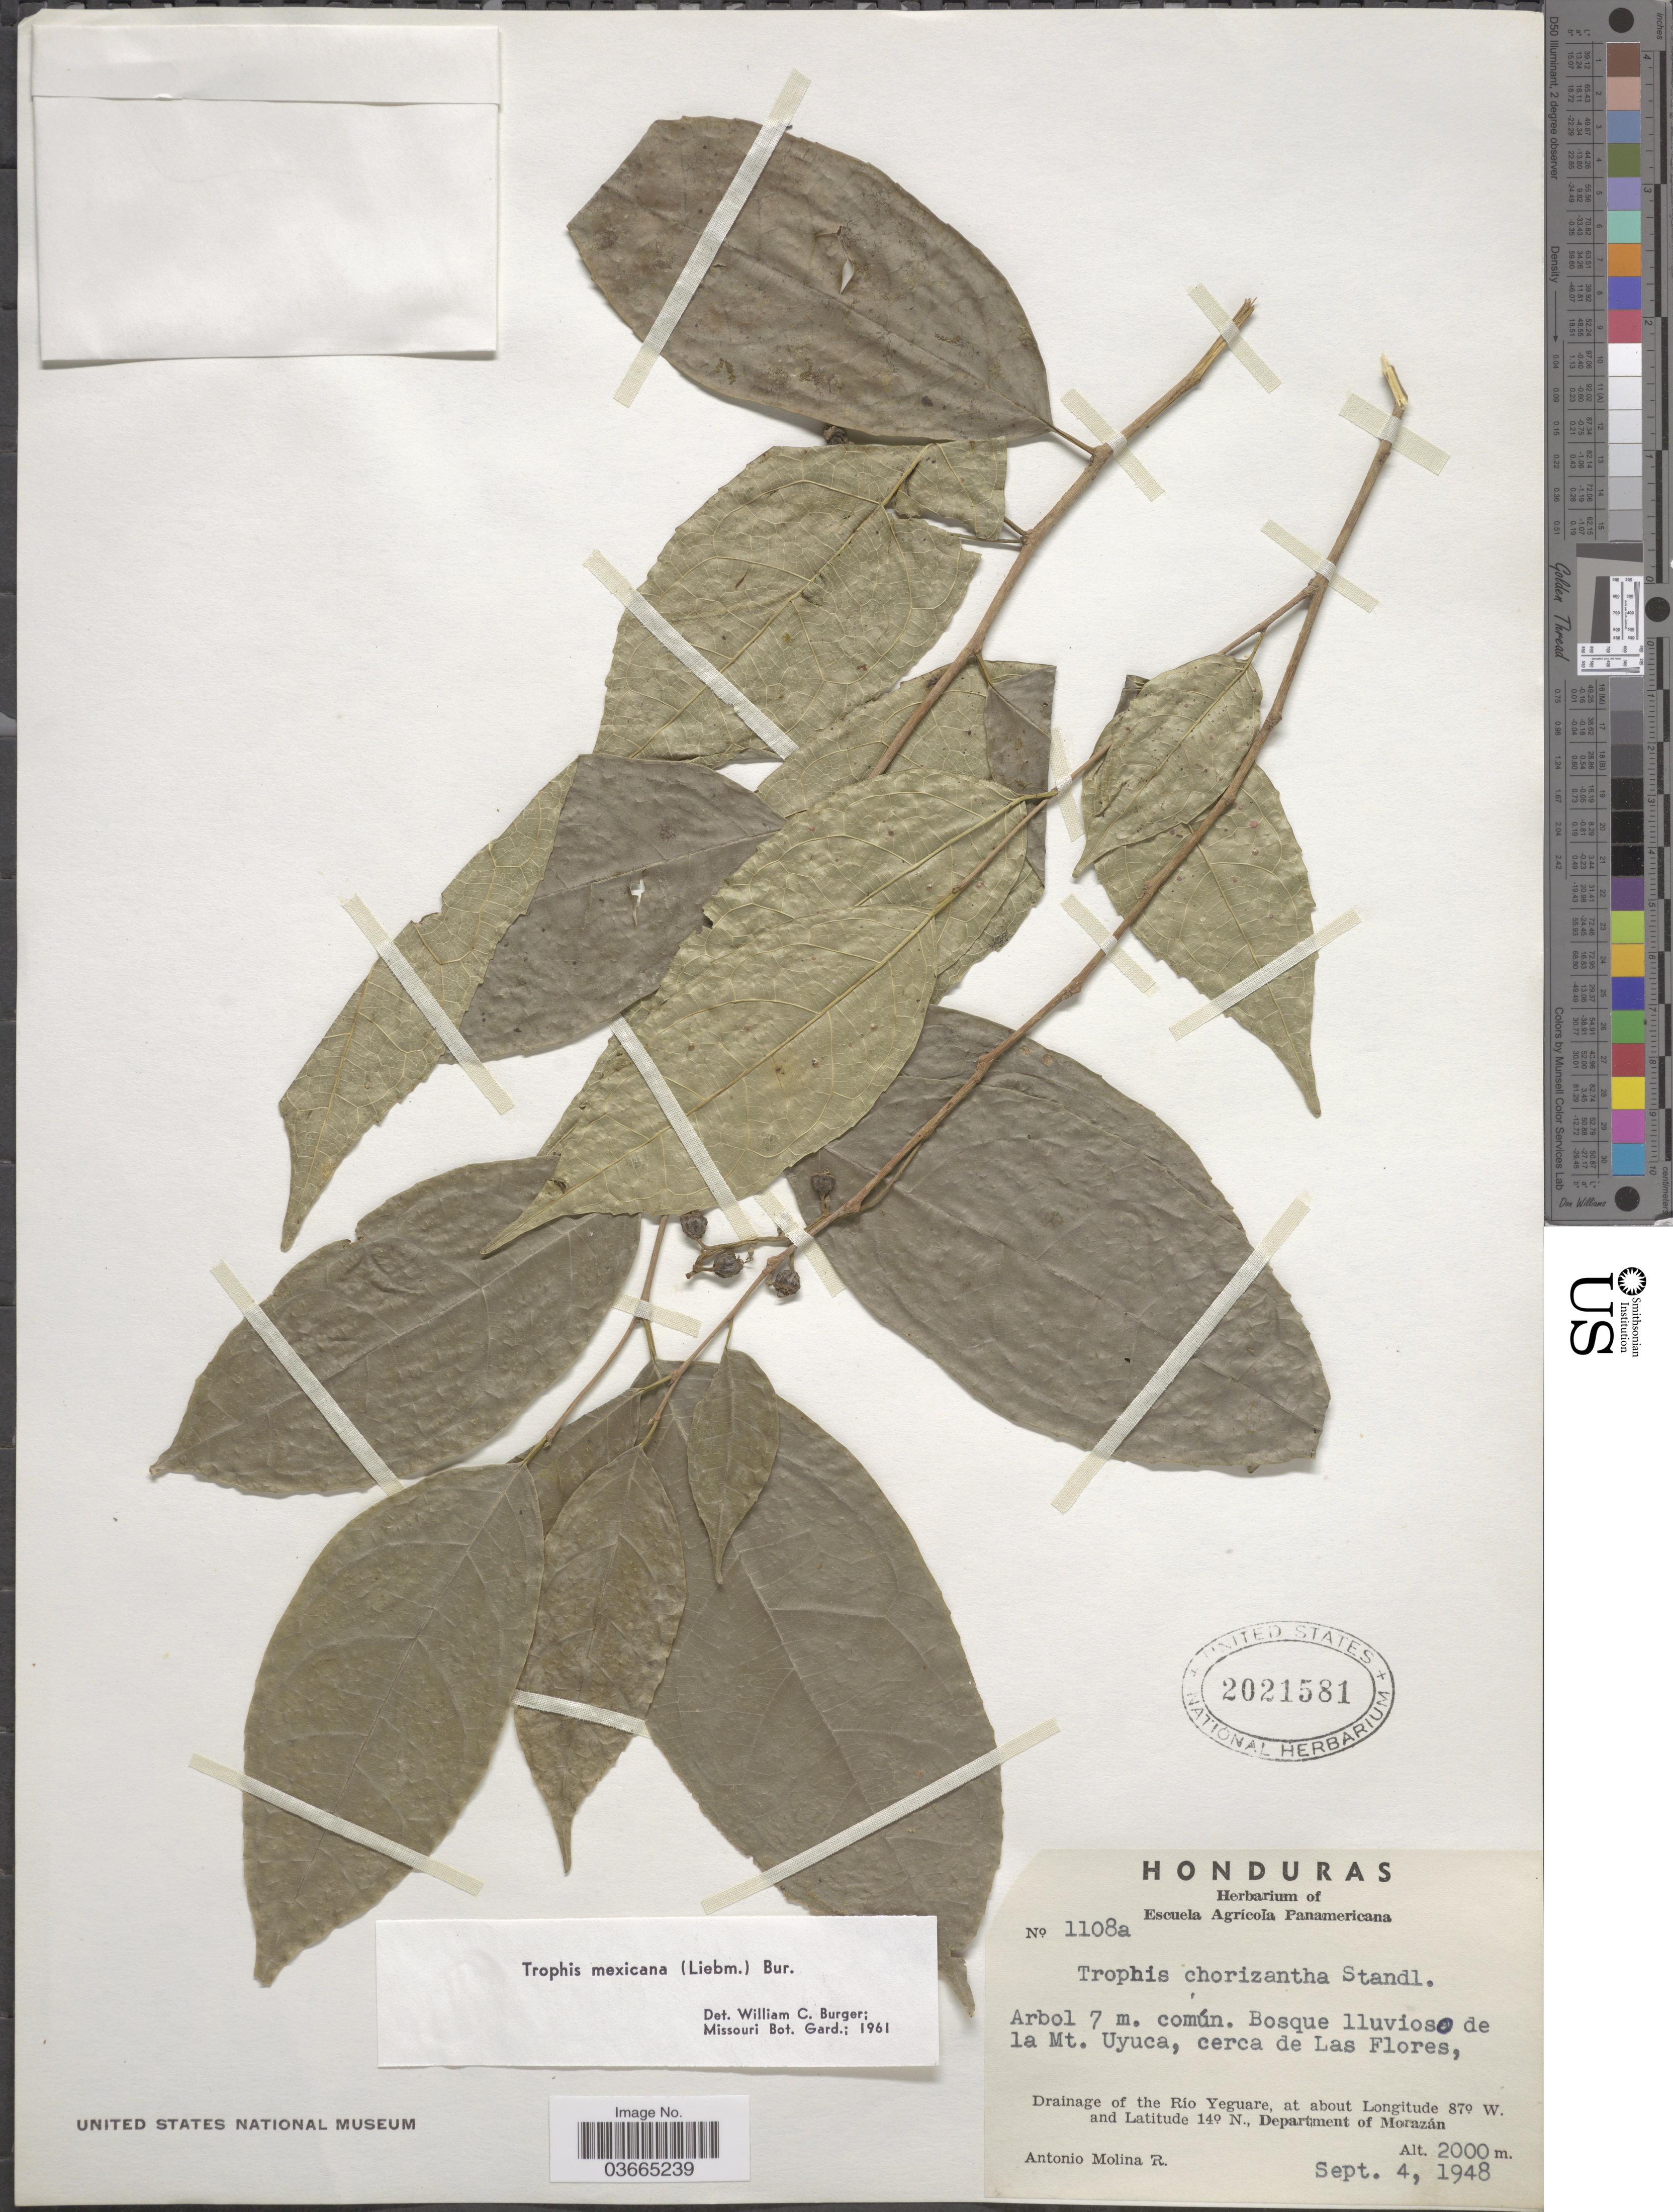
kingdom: Plantae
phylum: Tracheophyta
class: Magnoliopsida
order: Rosales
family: Moraceae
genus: Trophis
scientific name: Trophis mexicana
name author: (Liebm.) Bureau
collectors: A. Molina R.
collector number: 1108a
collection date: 1948-09-04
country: Honduras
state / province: Fco. Morazán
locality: Mt. Uyuca, cerca de Las Flores, Drainage of the Río Yeguare, Department of Morazán.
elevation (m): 2000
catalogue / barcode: US 2021581